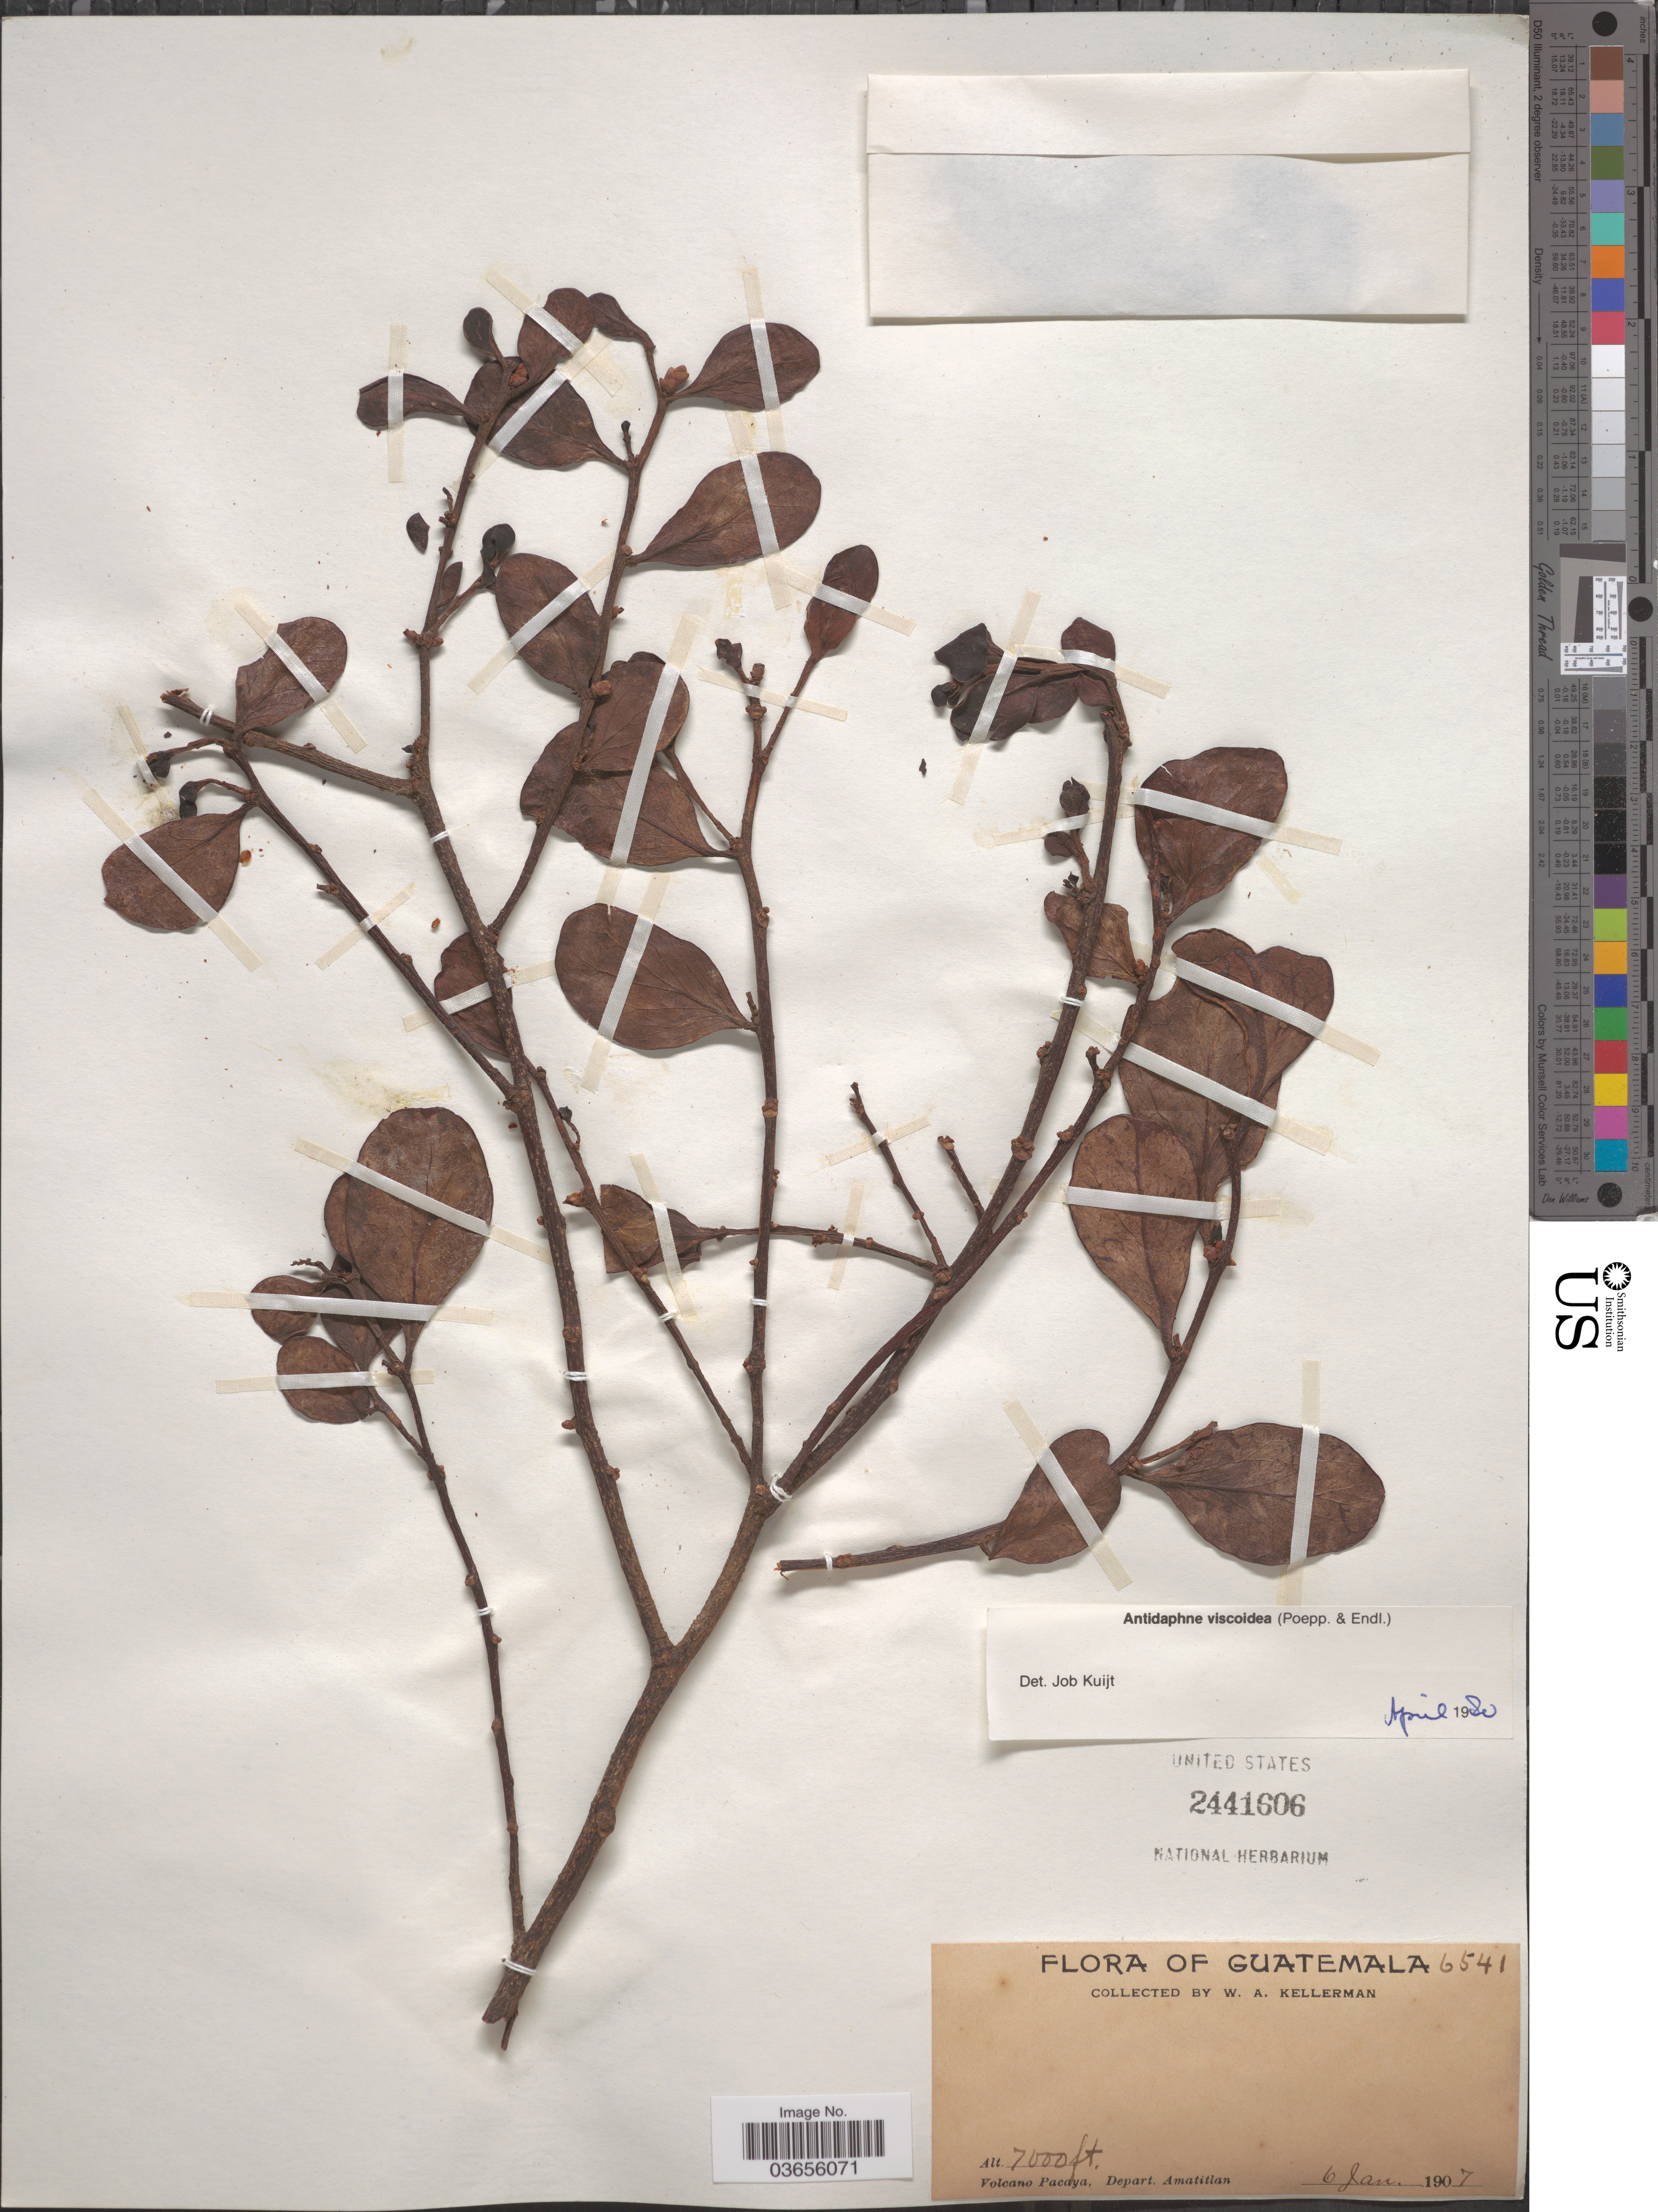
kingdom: Plantae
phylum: Tracheophyta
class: Magnoliopsida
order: Santalales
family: Santalaceae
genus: Antidaphne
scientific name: Antidaphne viscoidea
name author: Poepp. & Endl.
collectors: W. Kellerman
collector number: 6541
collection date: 1907-01-06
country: Guatemala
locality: Volcano Pacaya, Depart. Amatitlan.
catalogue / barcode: US 2441606